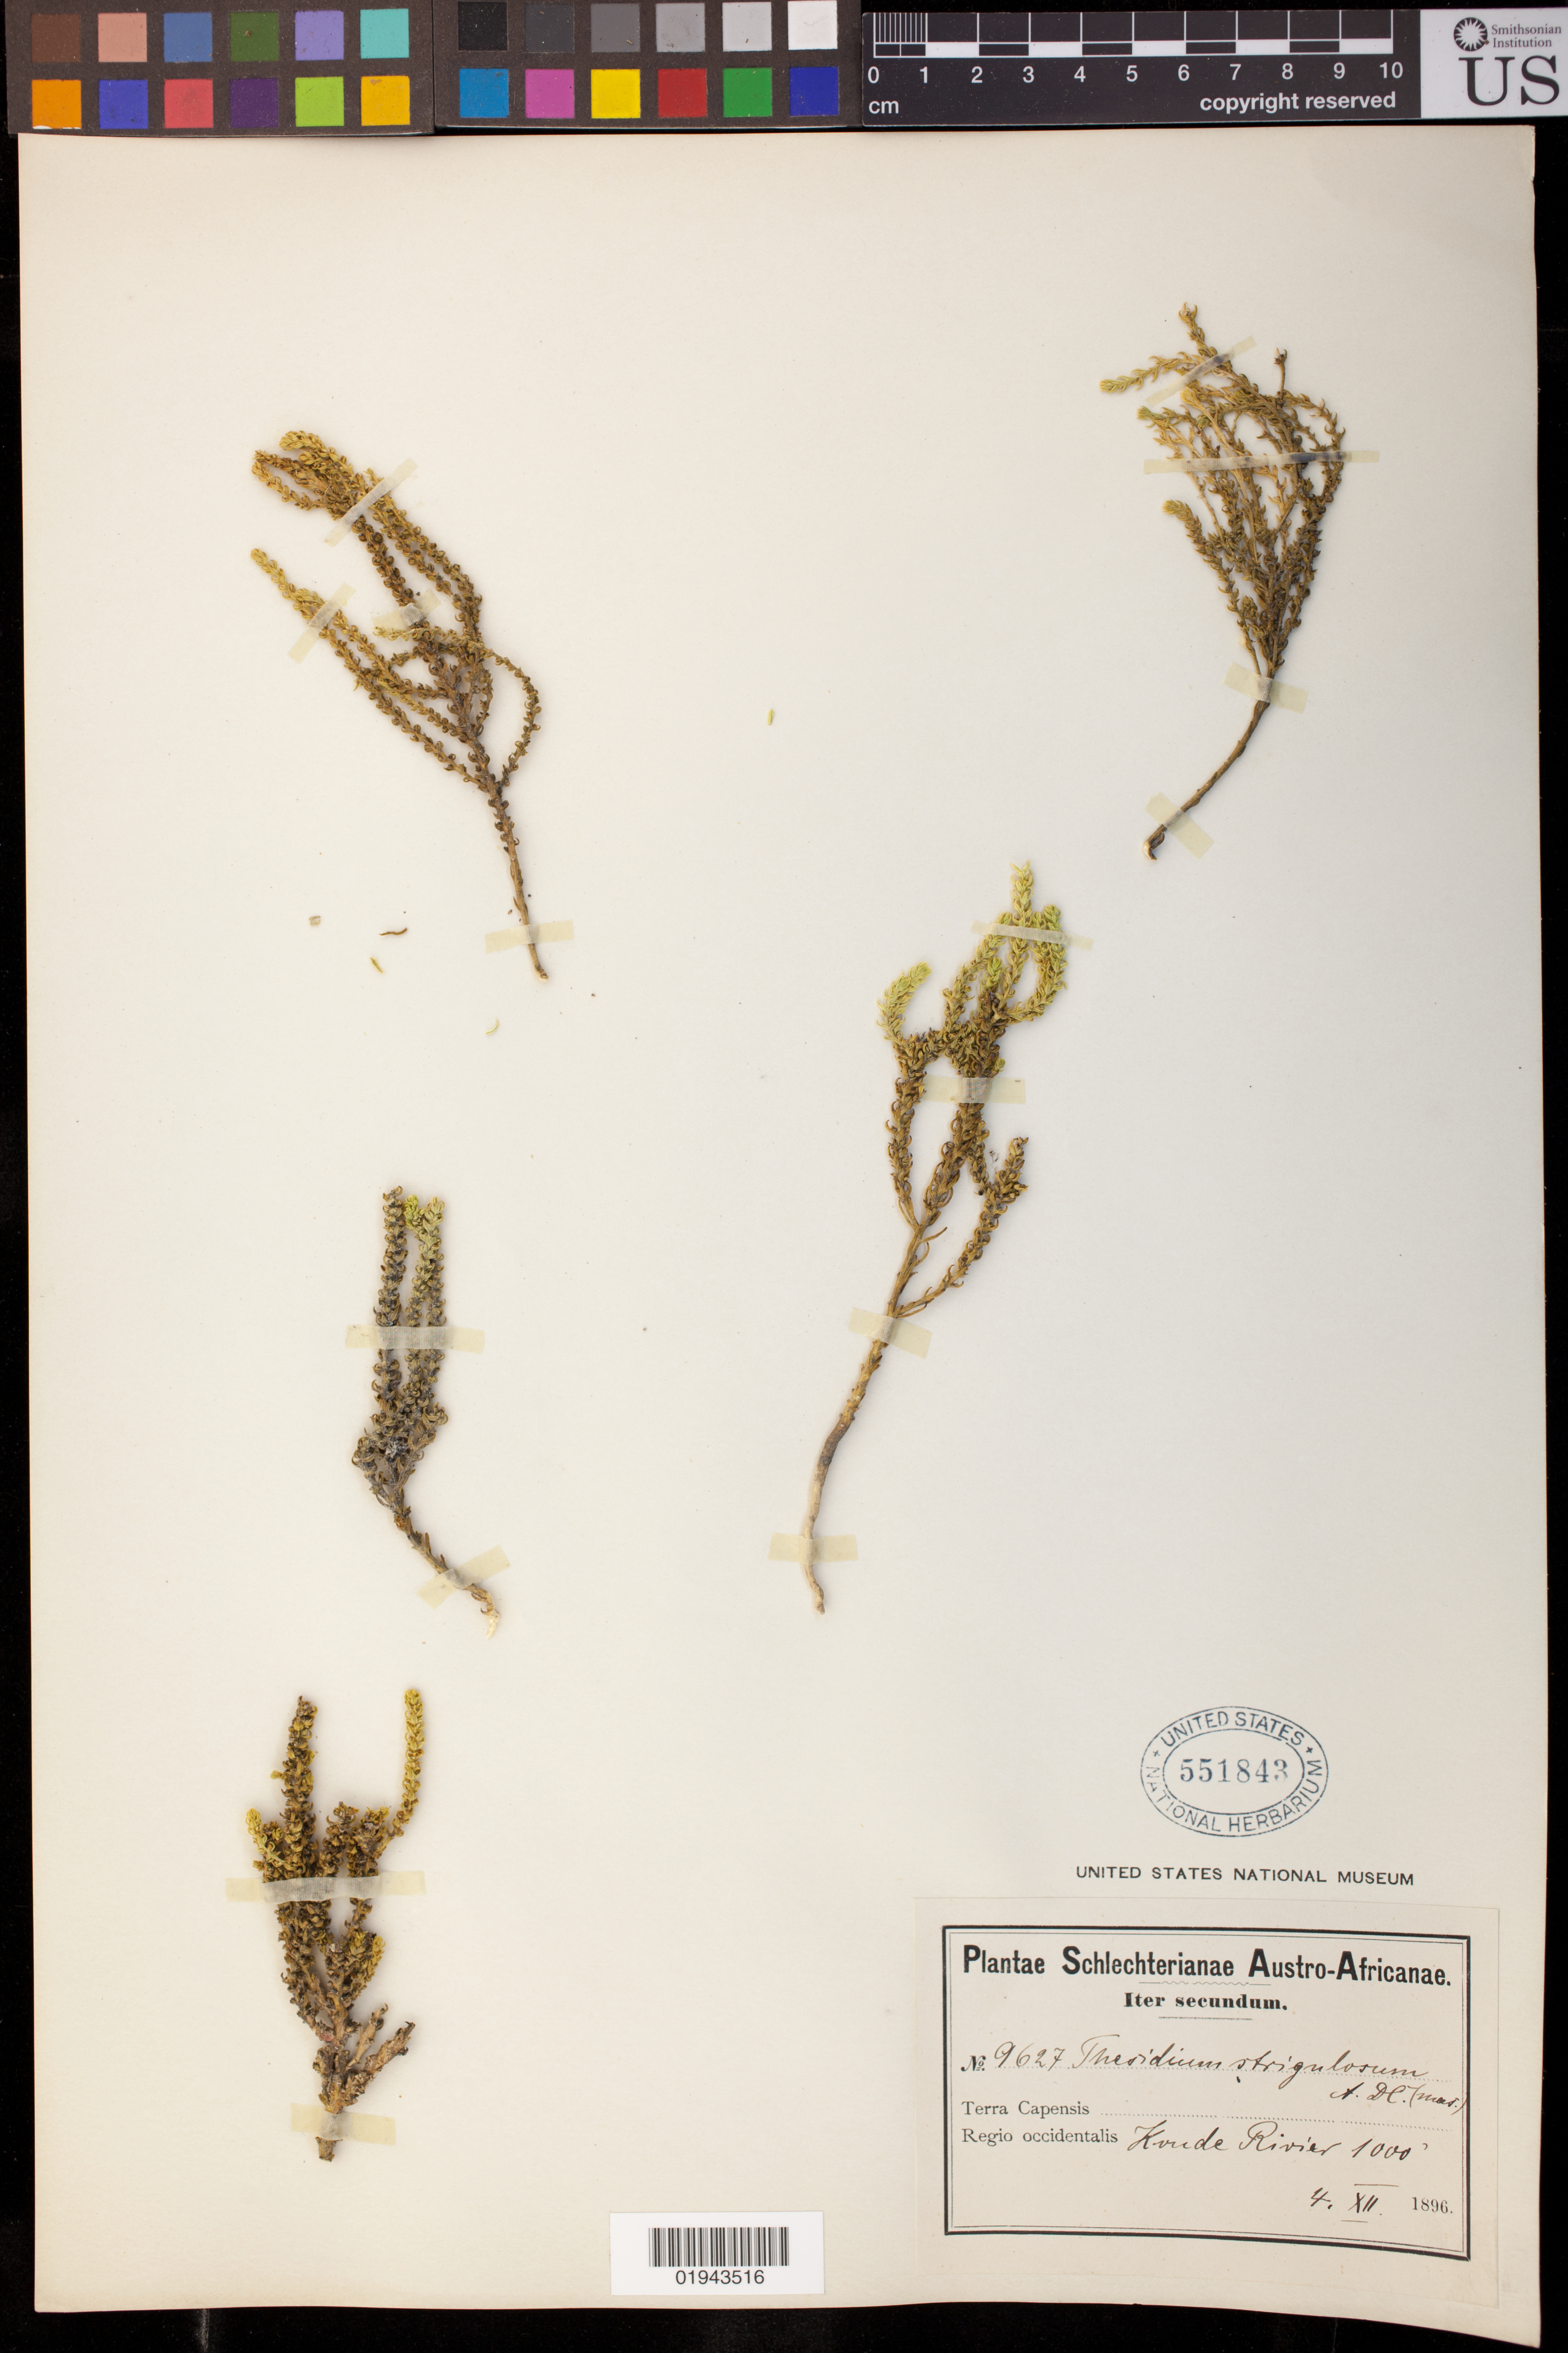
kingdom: Plantae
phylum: Tracheophyta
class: Magnoliopsida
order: Santalales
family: Thesiaceae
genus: Thesium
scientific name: Thesium hirtum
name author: (Sond.) Zhigila et al.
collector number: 9627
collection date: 1896-12-04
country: South Africa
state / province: Western Cape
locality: Koude Rivier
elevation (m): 305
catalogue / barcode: US 551843